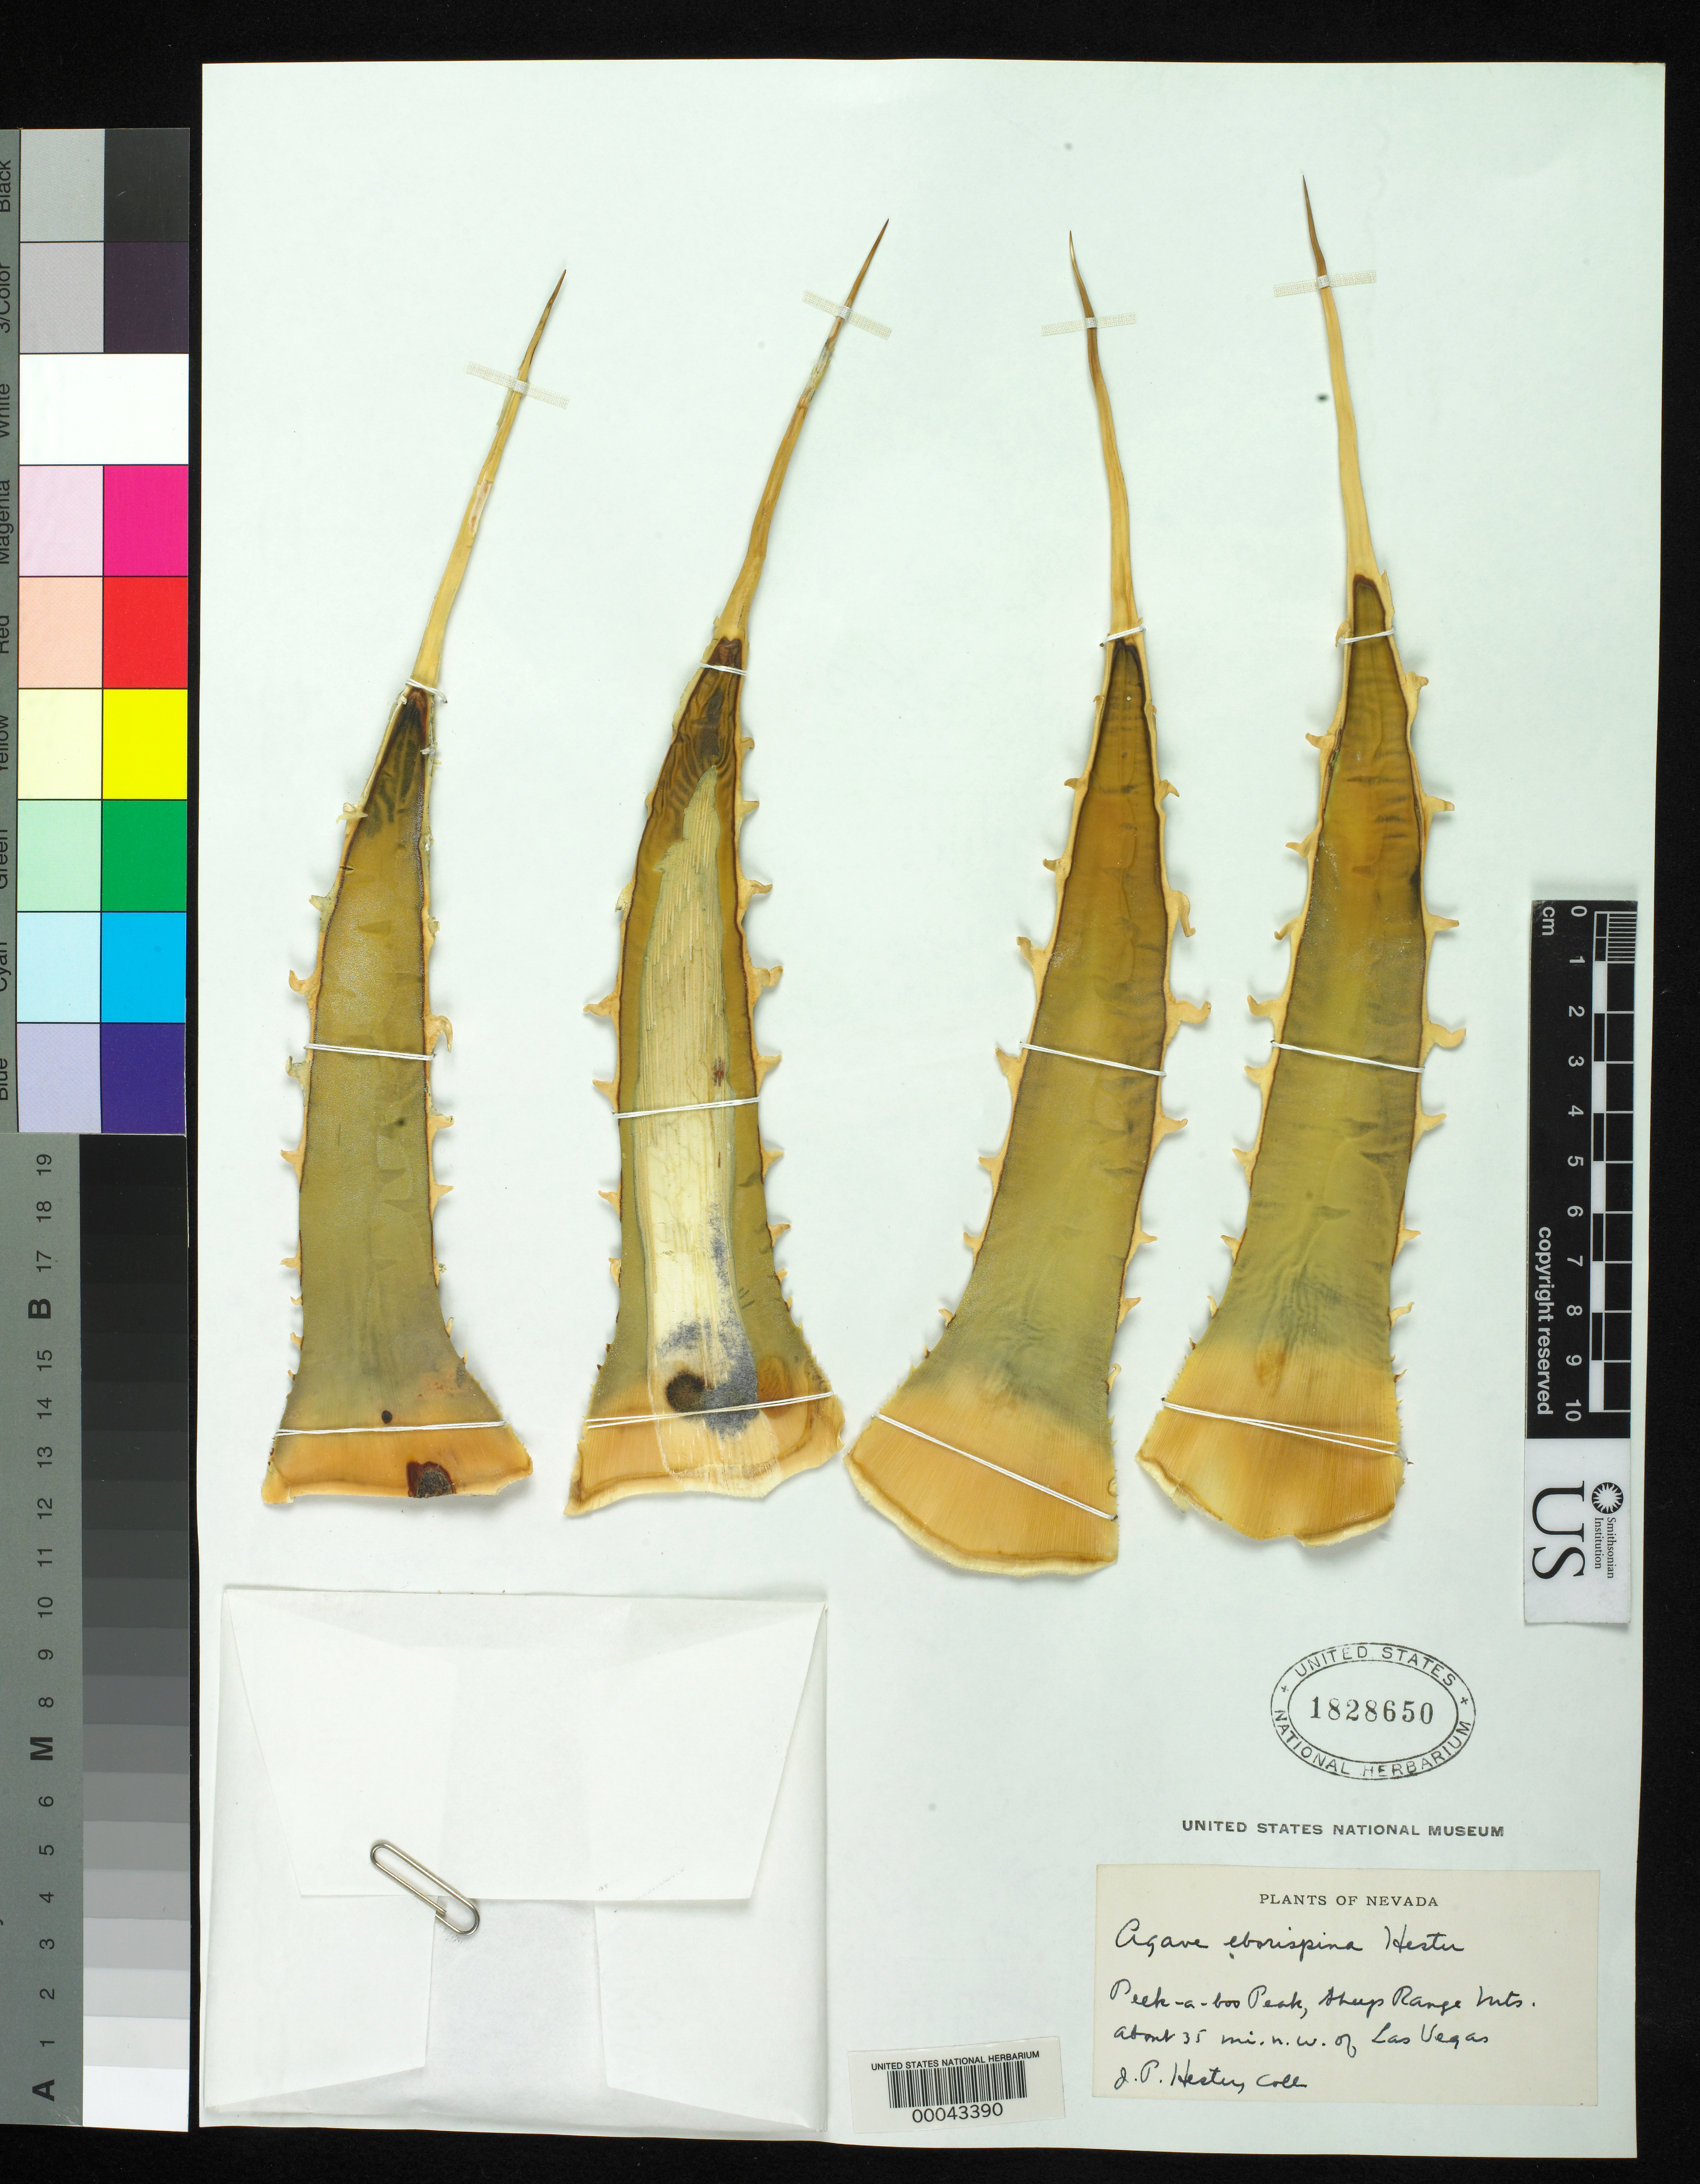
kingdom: Plantae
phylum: Tracheophyta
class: Liliopsida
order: Asparagales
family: Asparagaceae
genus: Agave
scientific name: Agave utahensis var. eborispina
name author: (Hester) Breitung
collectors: J. P. Hester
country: United States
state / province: Nevada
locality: Peek-a-boo peak, sheep range mts., about 35 mi nw of las vegas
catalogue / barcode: US 1828650